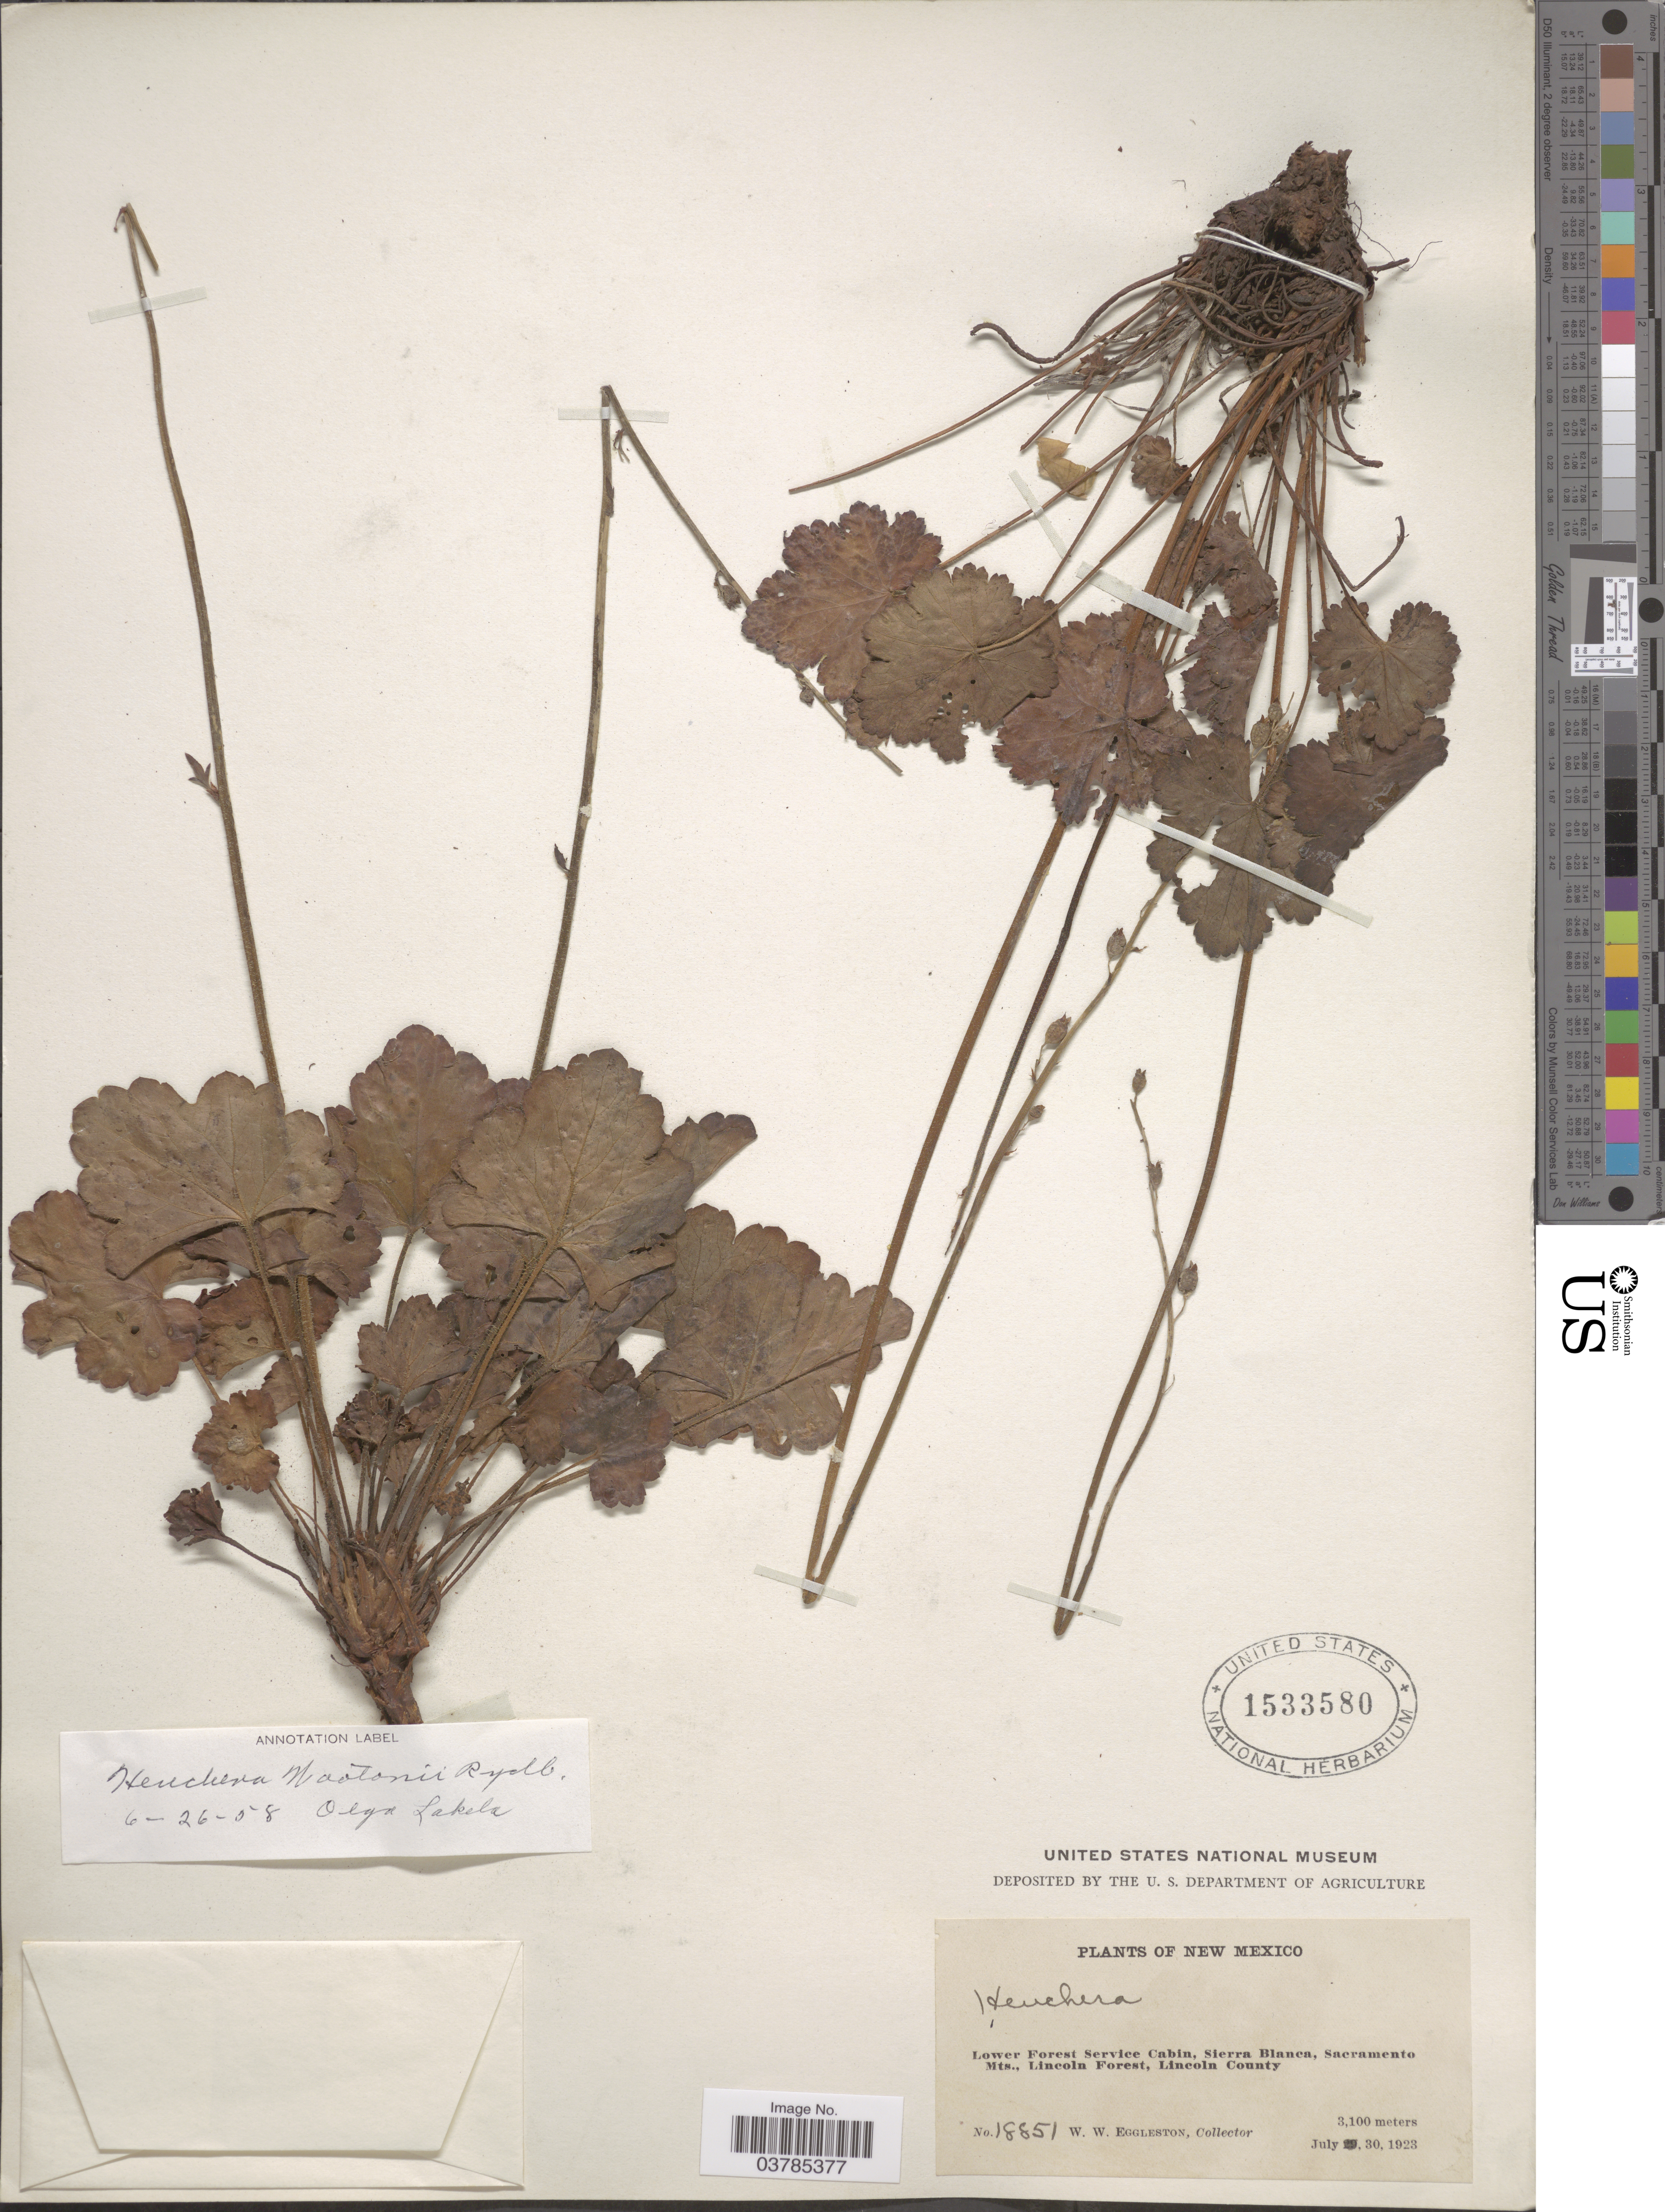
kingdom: Plantae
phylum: Tracheophyta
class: Magnoliopsida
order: Saxifragales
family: Saxifragaceae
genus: Heuchera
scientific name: Heuchera wootonii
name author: Rydb.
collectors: W. W. Eggleston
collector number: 18851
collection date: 1923-07-30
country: United States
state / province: New Mexico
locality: Lower Forest Service Cabin, Sierra Blanca, Sacramento Mts., Lincoln Forest, Lincoln County.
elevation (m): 3100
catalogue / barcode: US 1533580